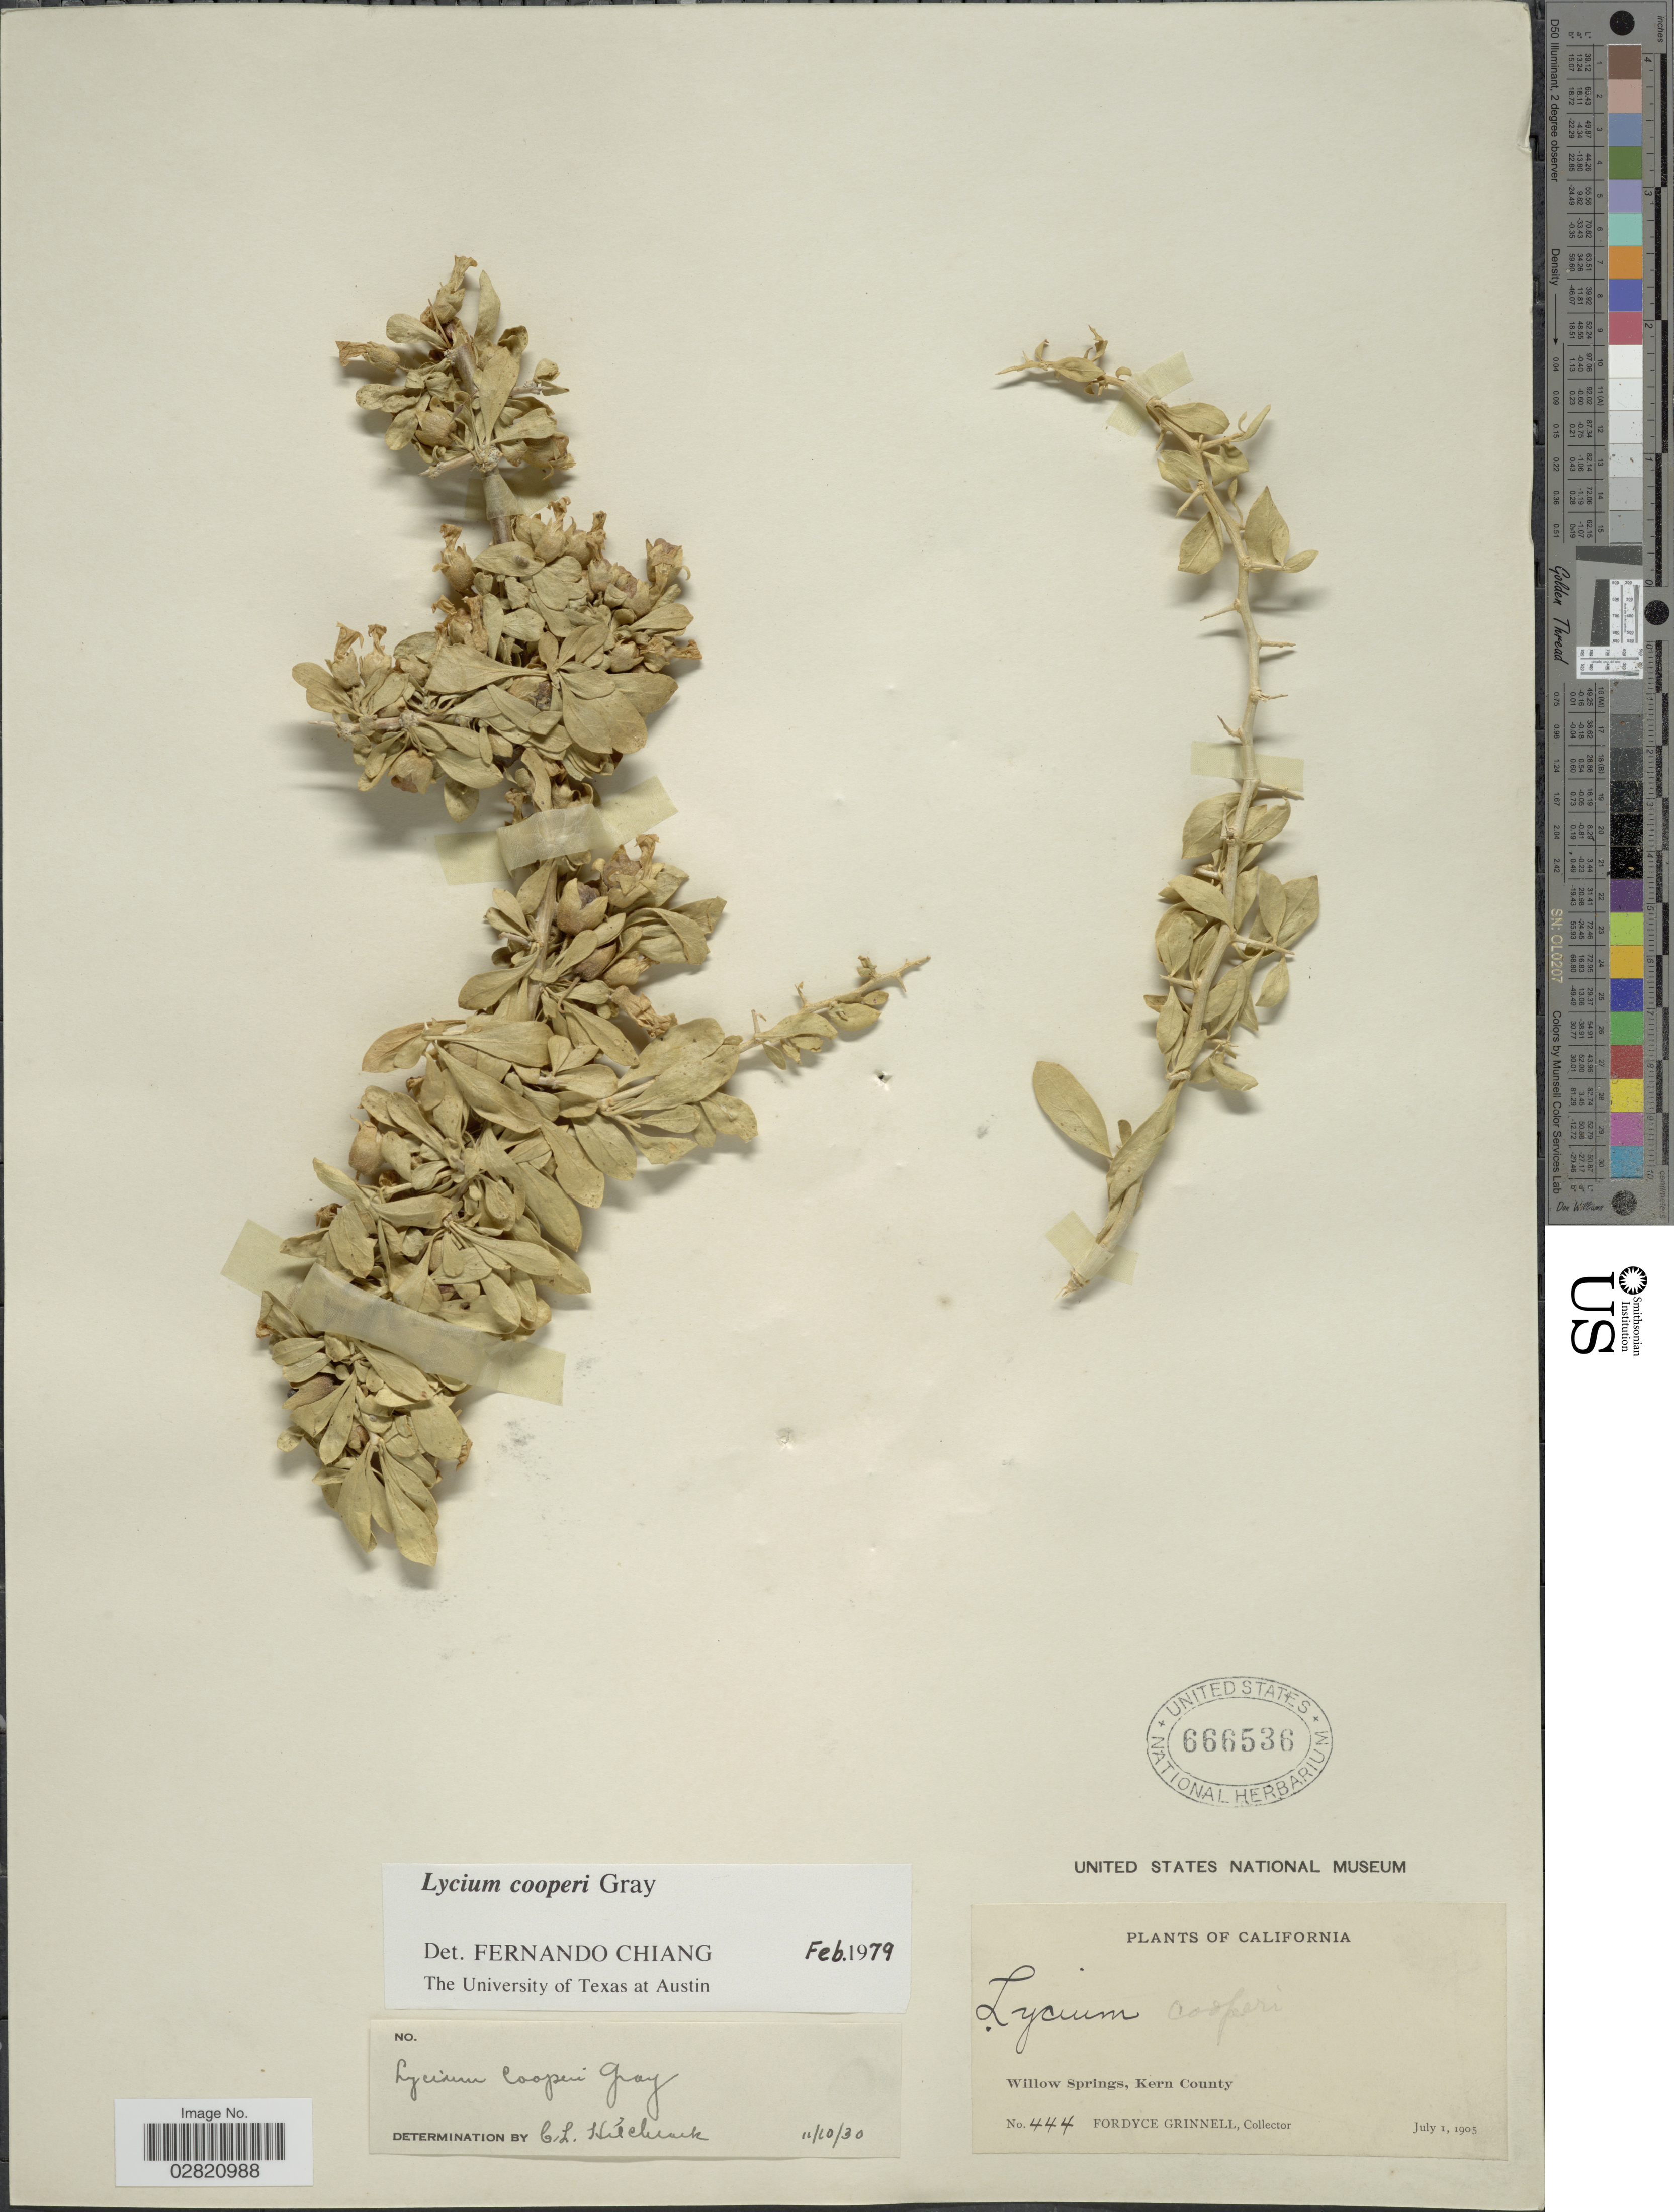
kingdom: Plantae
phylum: Tracheophyta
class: Magnoliopsida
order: Solanales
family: Solanaceae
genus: Lycium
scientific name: Lycium cooperi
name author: A. Gray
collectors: F. Grinnell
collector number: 444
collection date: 1905-07-01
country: United States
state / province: California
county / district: Kern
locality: Willow Springs, Kern County.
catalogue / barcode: US 666536